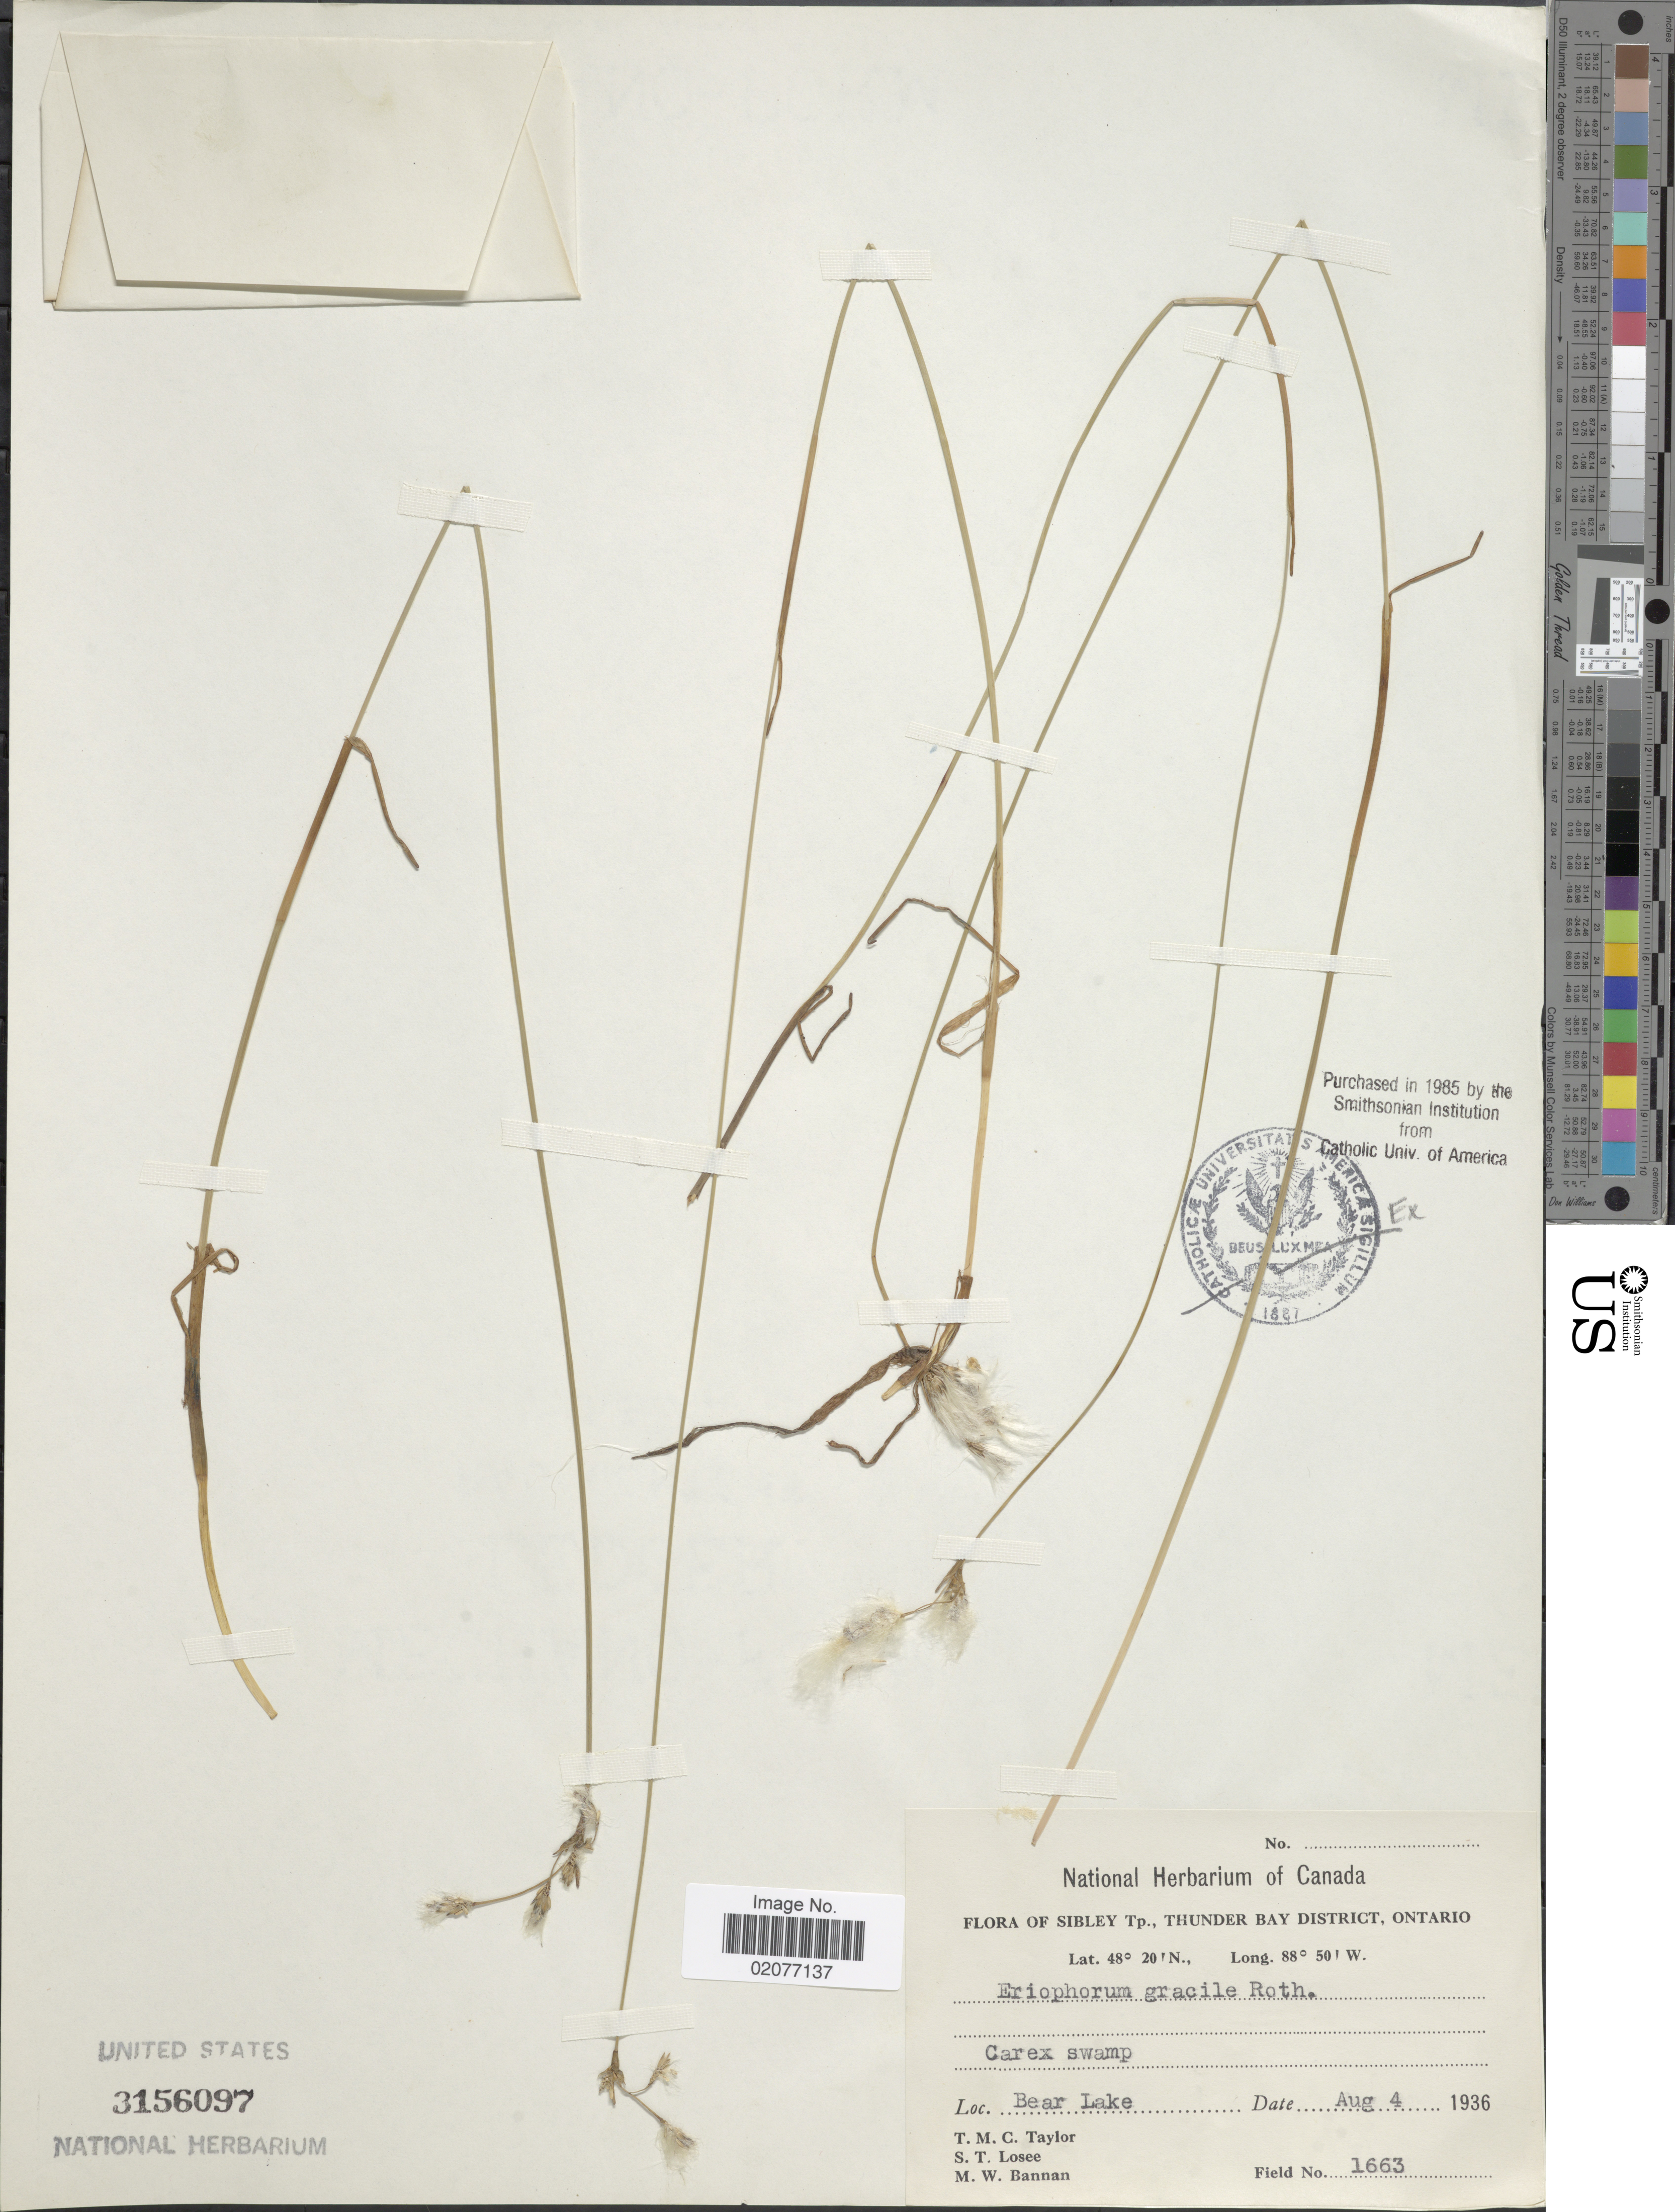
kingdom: Plantae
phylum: Tracheophyta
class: Liliopsida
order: Poales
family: Cyperaceae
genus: Eriophorum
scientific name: Eriophorum gracile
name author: W.D.J. Koch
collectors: T. M. C. Taylor, S. Losee & M. Bannan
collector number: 1663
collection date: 1936-08-04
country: Canada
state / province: Ontario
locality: Sibley Tp. Thunder Bay District, Ontario, Bear Lake.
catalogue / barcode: US 3156097